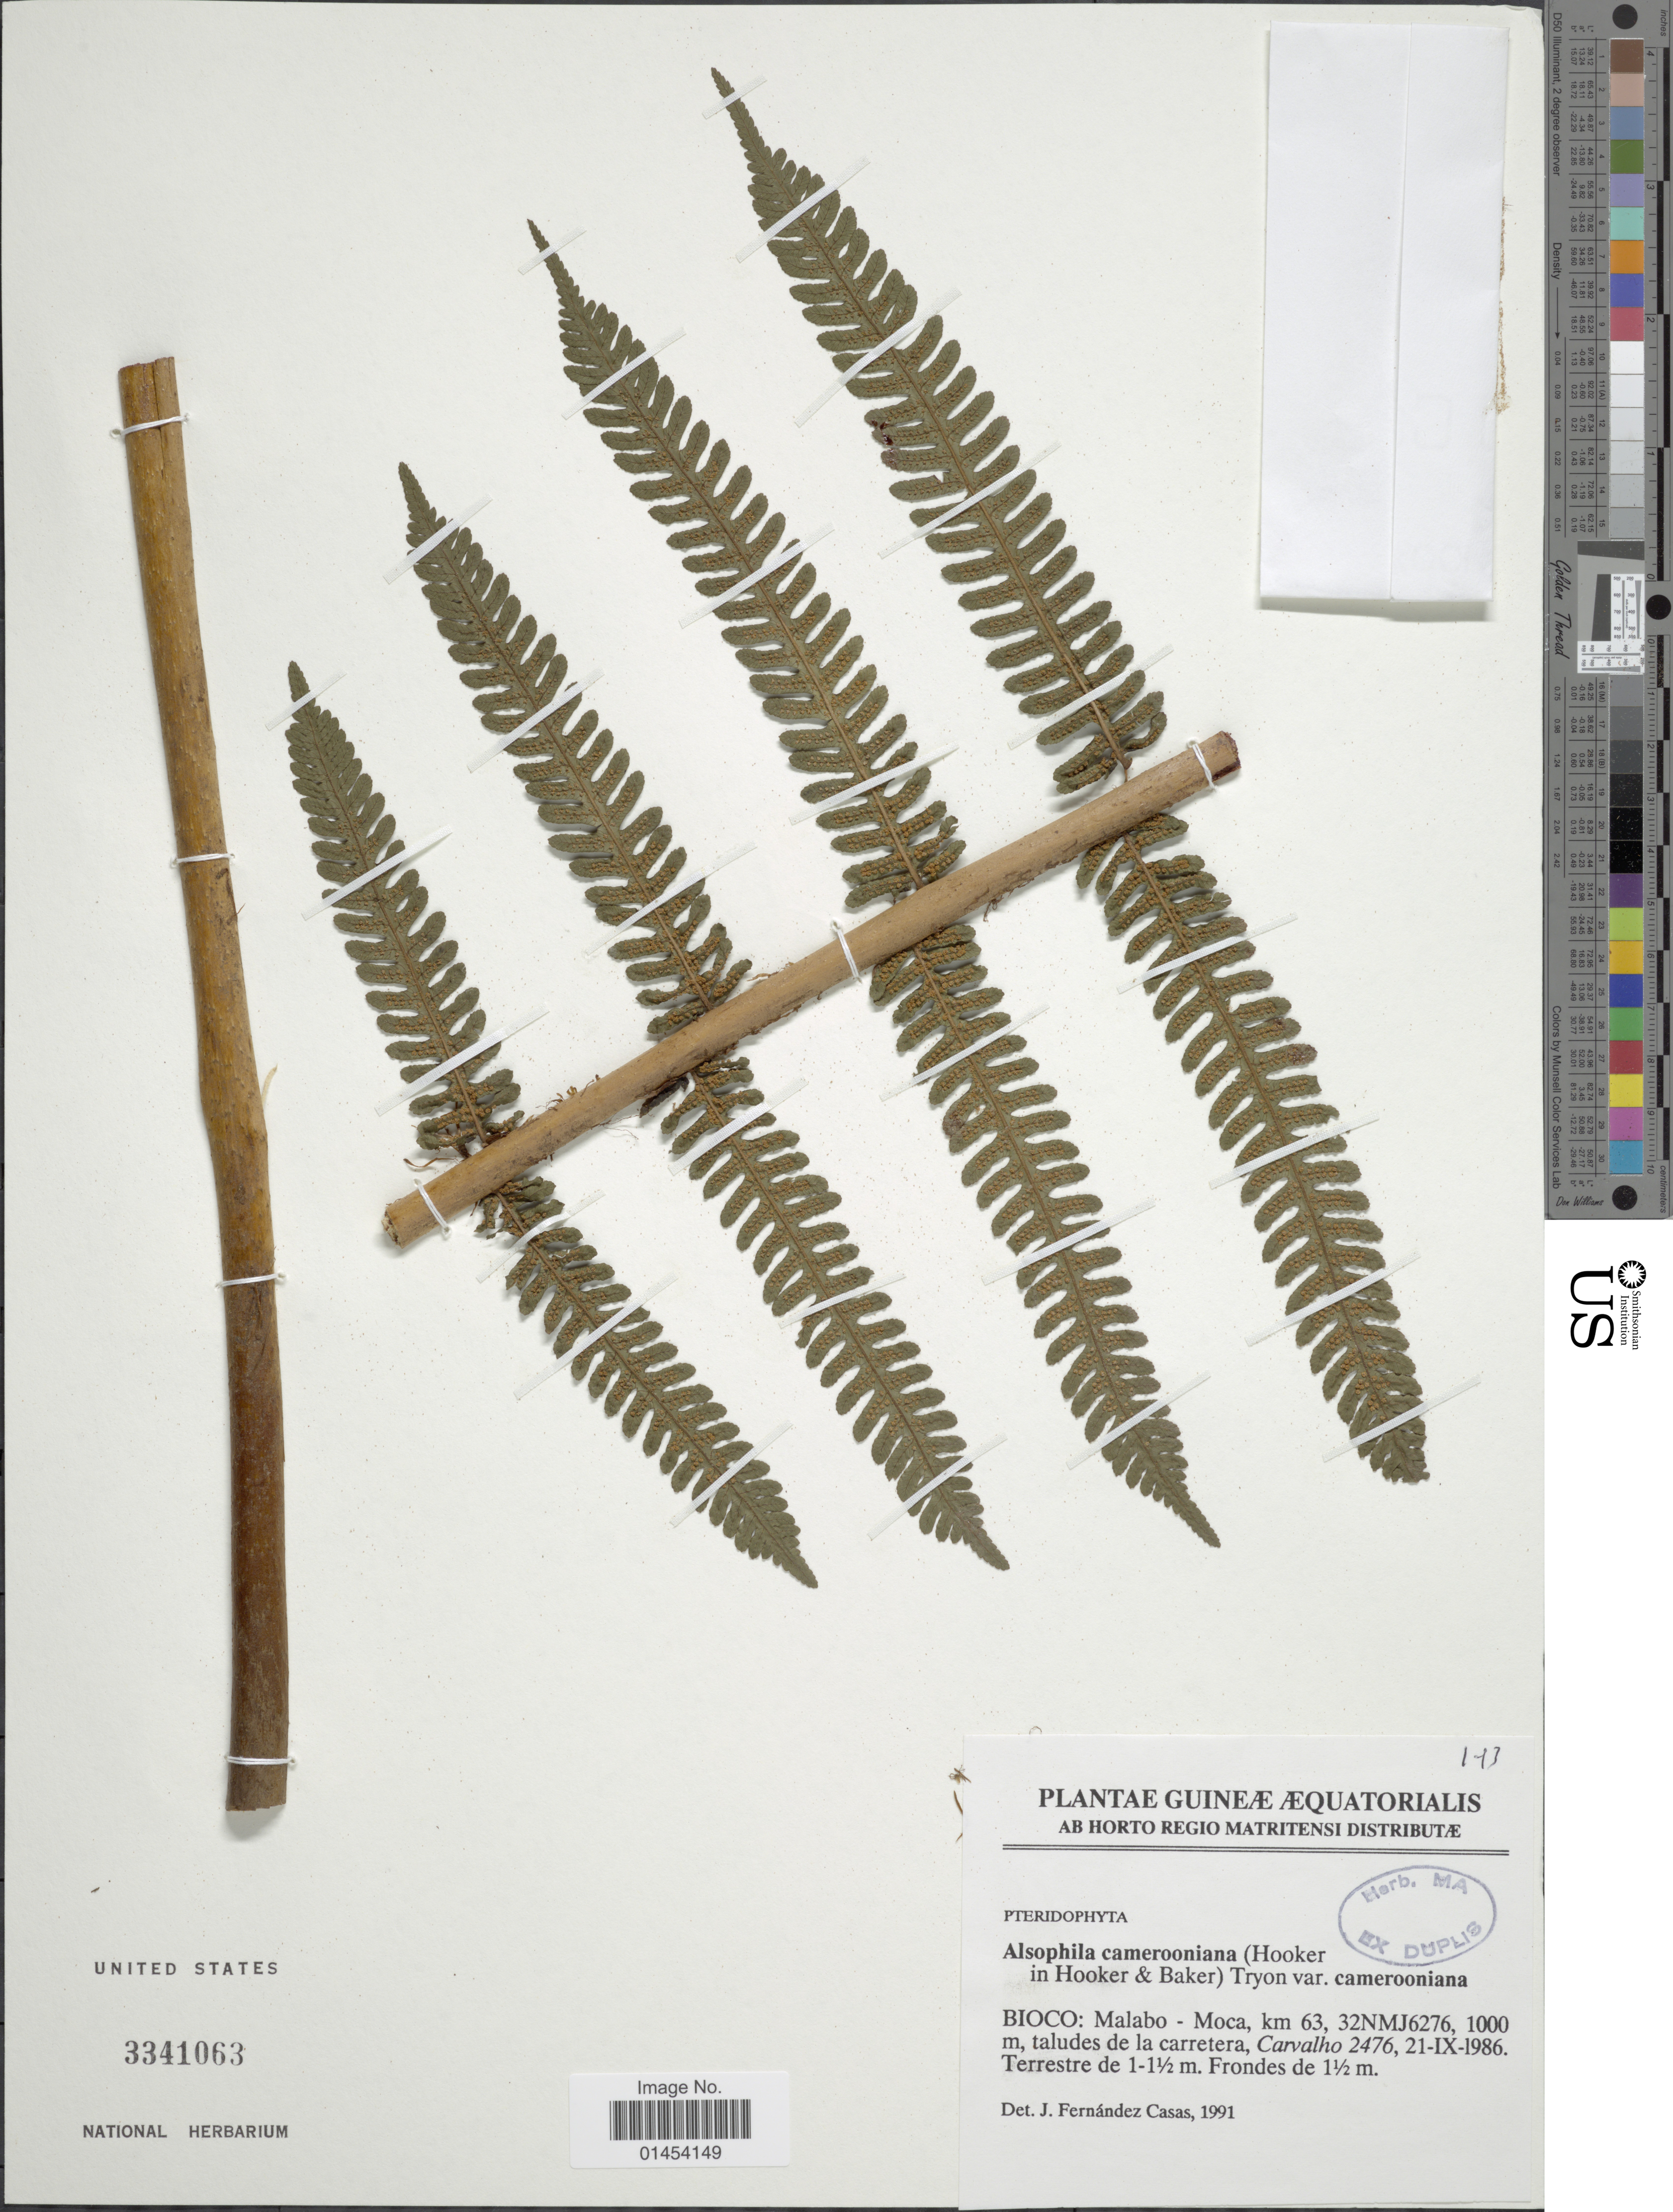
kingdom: Plantae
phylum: Tracheophyta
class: Polypodiopsida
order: Cyatheales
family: Cyatheaceae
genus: Cyathea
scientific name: Cyathea camerooniana var. camerooniana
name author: Hook.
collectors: Carvalho, --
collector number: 2476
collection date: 1986-09-21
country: Equatorial Guinea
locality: Bioco: Malabo- Moca, km 63, 32NMJ6276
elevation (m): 1000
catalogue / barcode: US 3341063